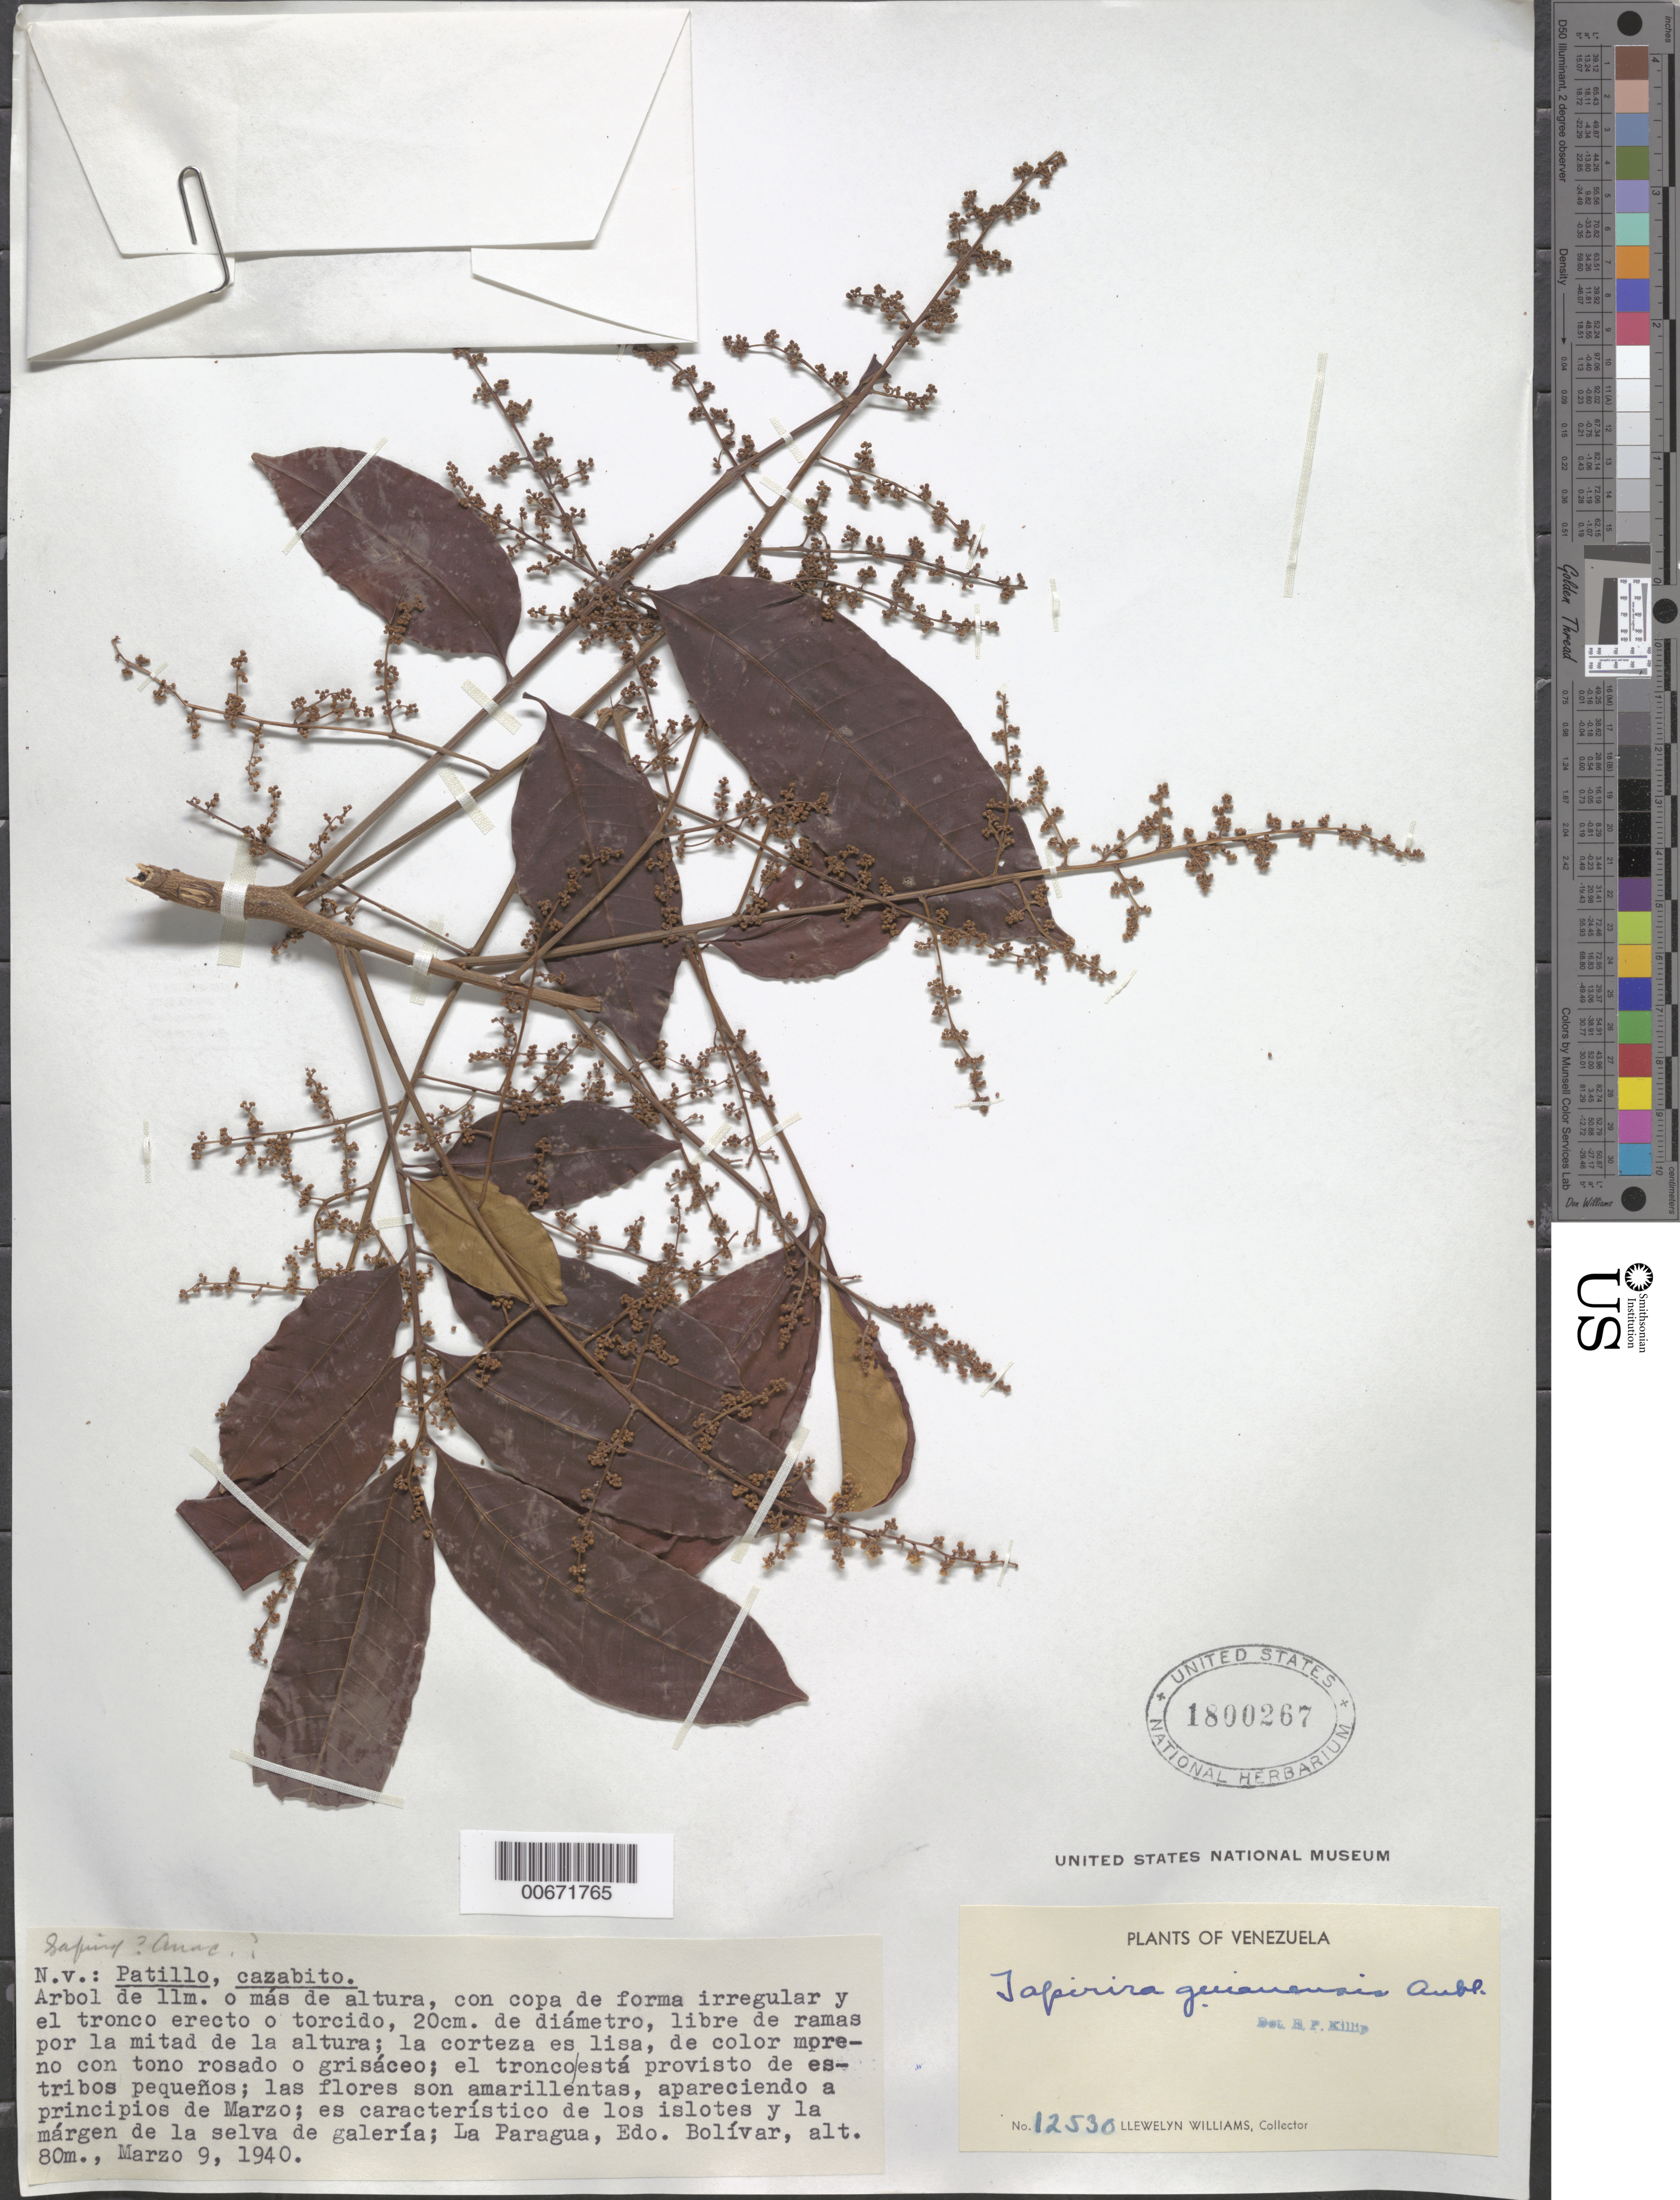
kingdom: Plantae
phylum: Tracheophyta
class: Magnoliopsida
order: Sapindales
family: Anacardiaceae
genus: Tapirira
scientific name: Tapirira guianensis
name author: Aubl.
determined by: Killip, Ellsworth P.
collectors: Ll. Williams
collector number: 12530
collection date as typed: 9-Mar-40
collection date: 1940-03-09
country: Venezuela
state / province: Bolívar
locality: La Paragua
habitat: Characteristic of boundaries of gallery forests, small barren islands;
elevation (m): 70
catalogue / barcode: US 1800267